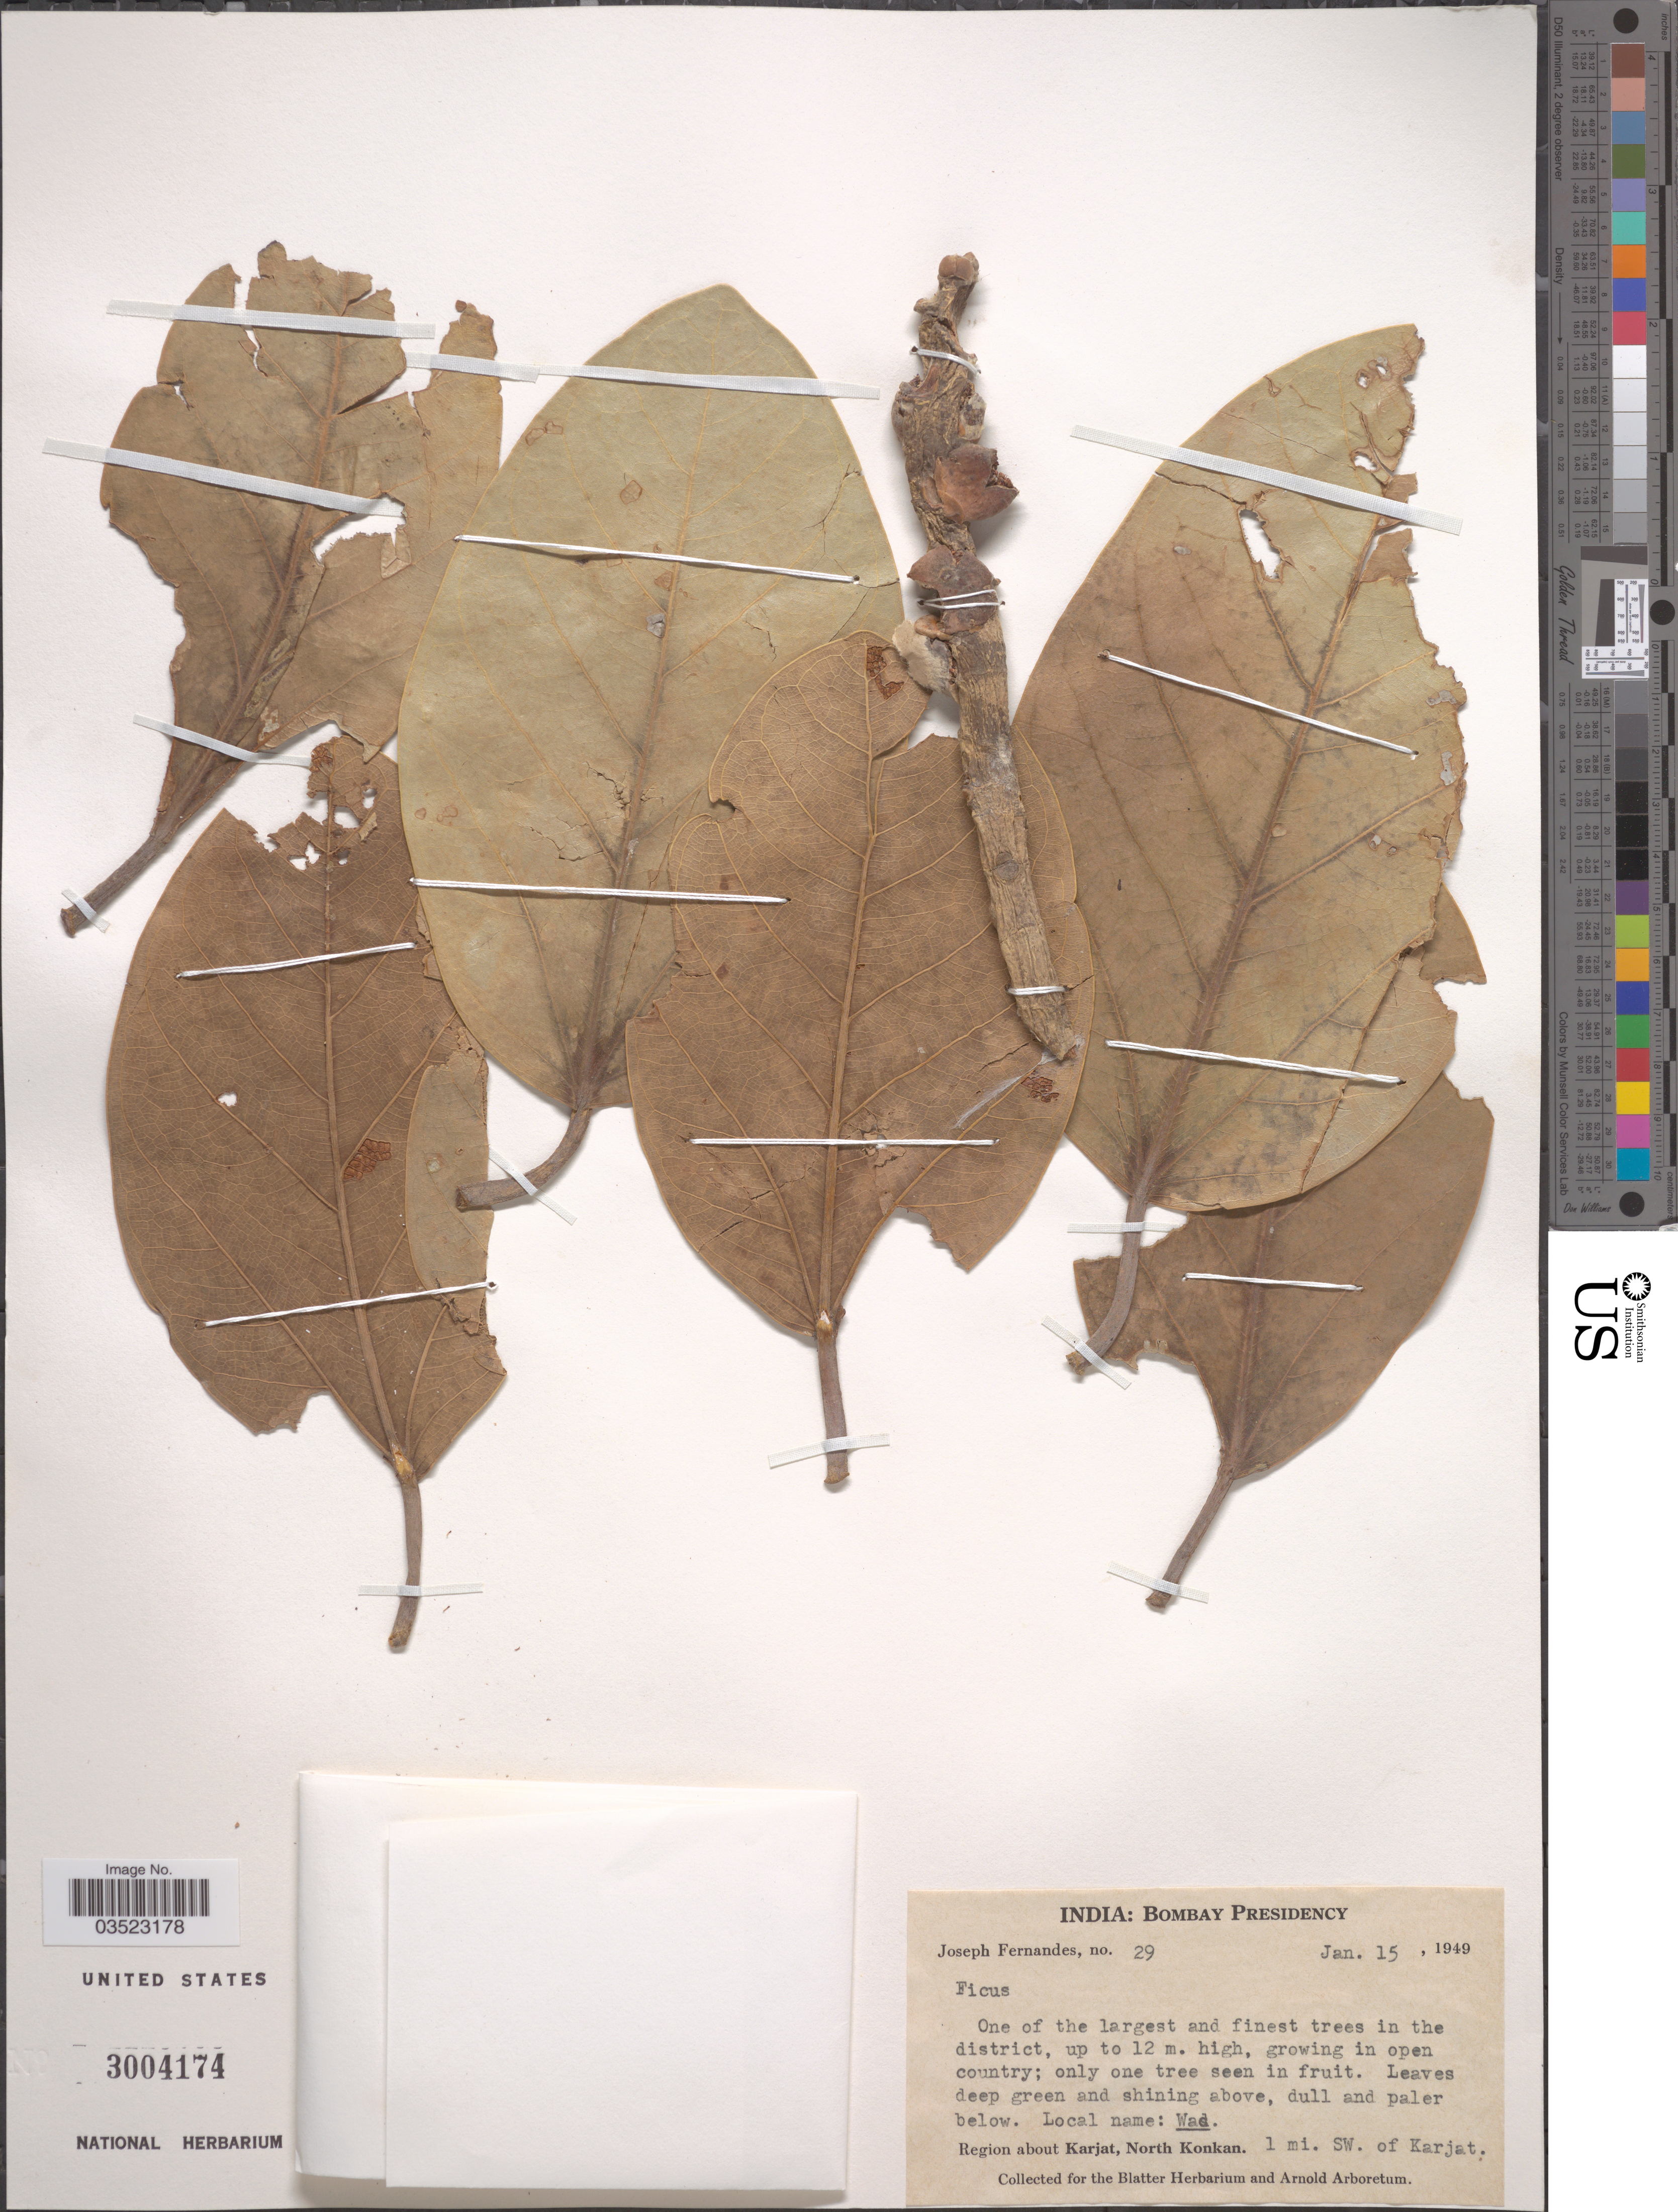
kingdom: Plantae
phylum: Tracheophyta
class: Magnoliopsida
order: Rosales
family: Moraceae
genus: Ficus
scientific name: Ficus sp.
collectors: J. Fernandes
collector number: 29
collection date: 1949-01-15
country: India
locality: Bombay Presidency. In open country. Region about Karjat, North Konkan. 1 mi. SW. of Karjat.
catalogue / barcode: US 3004174